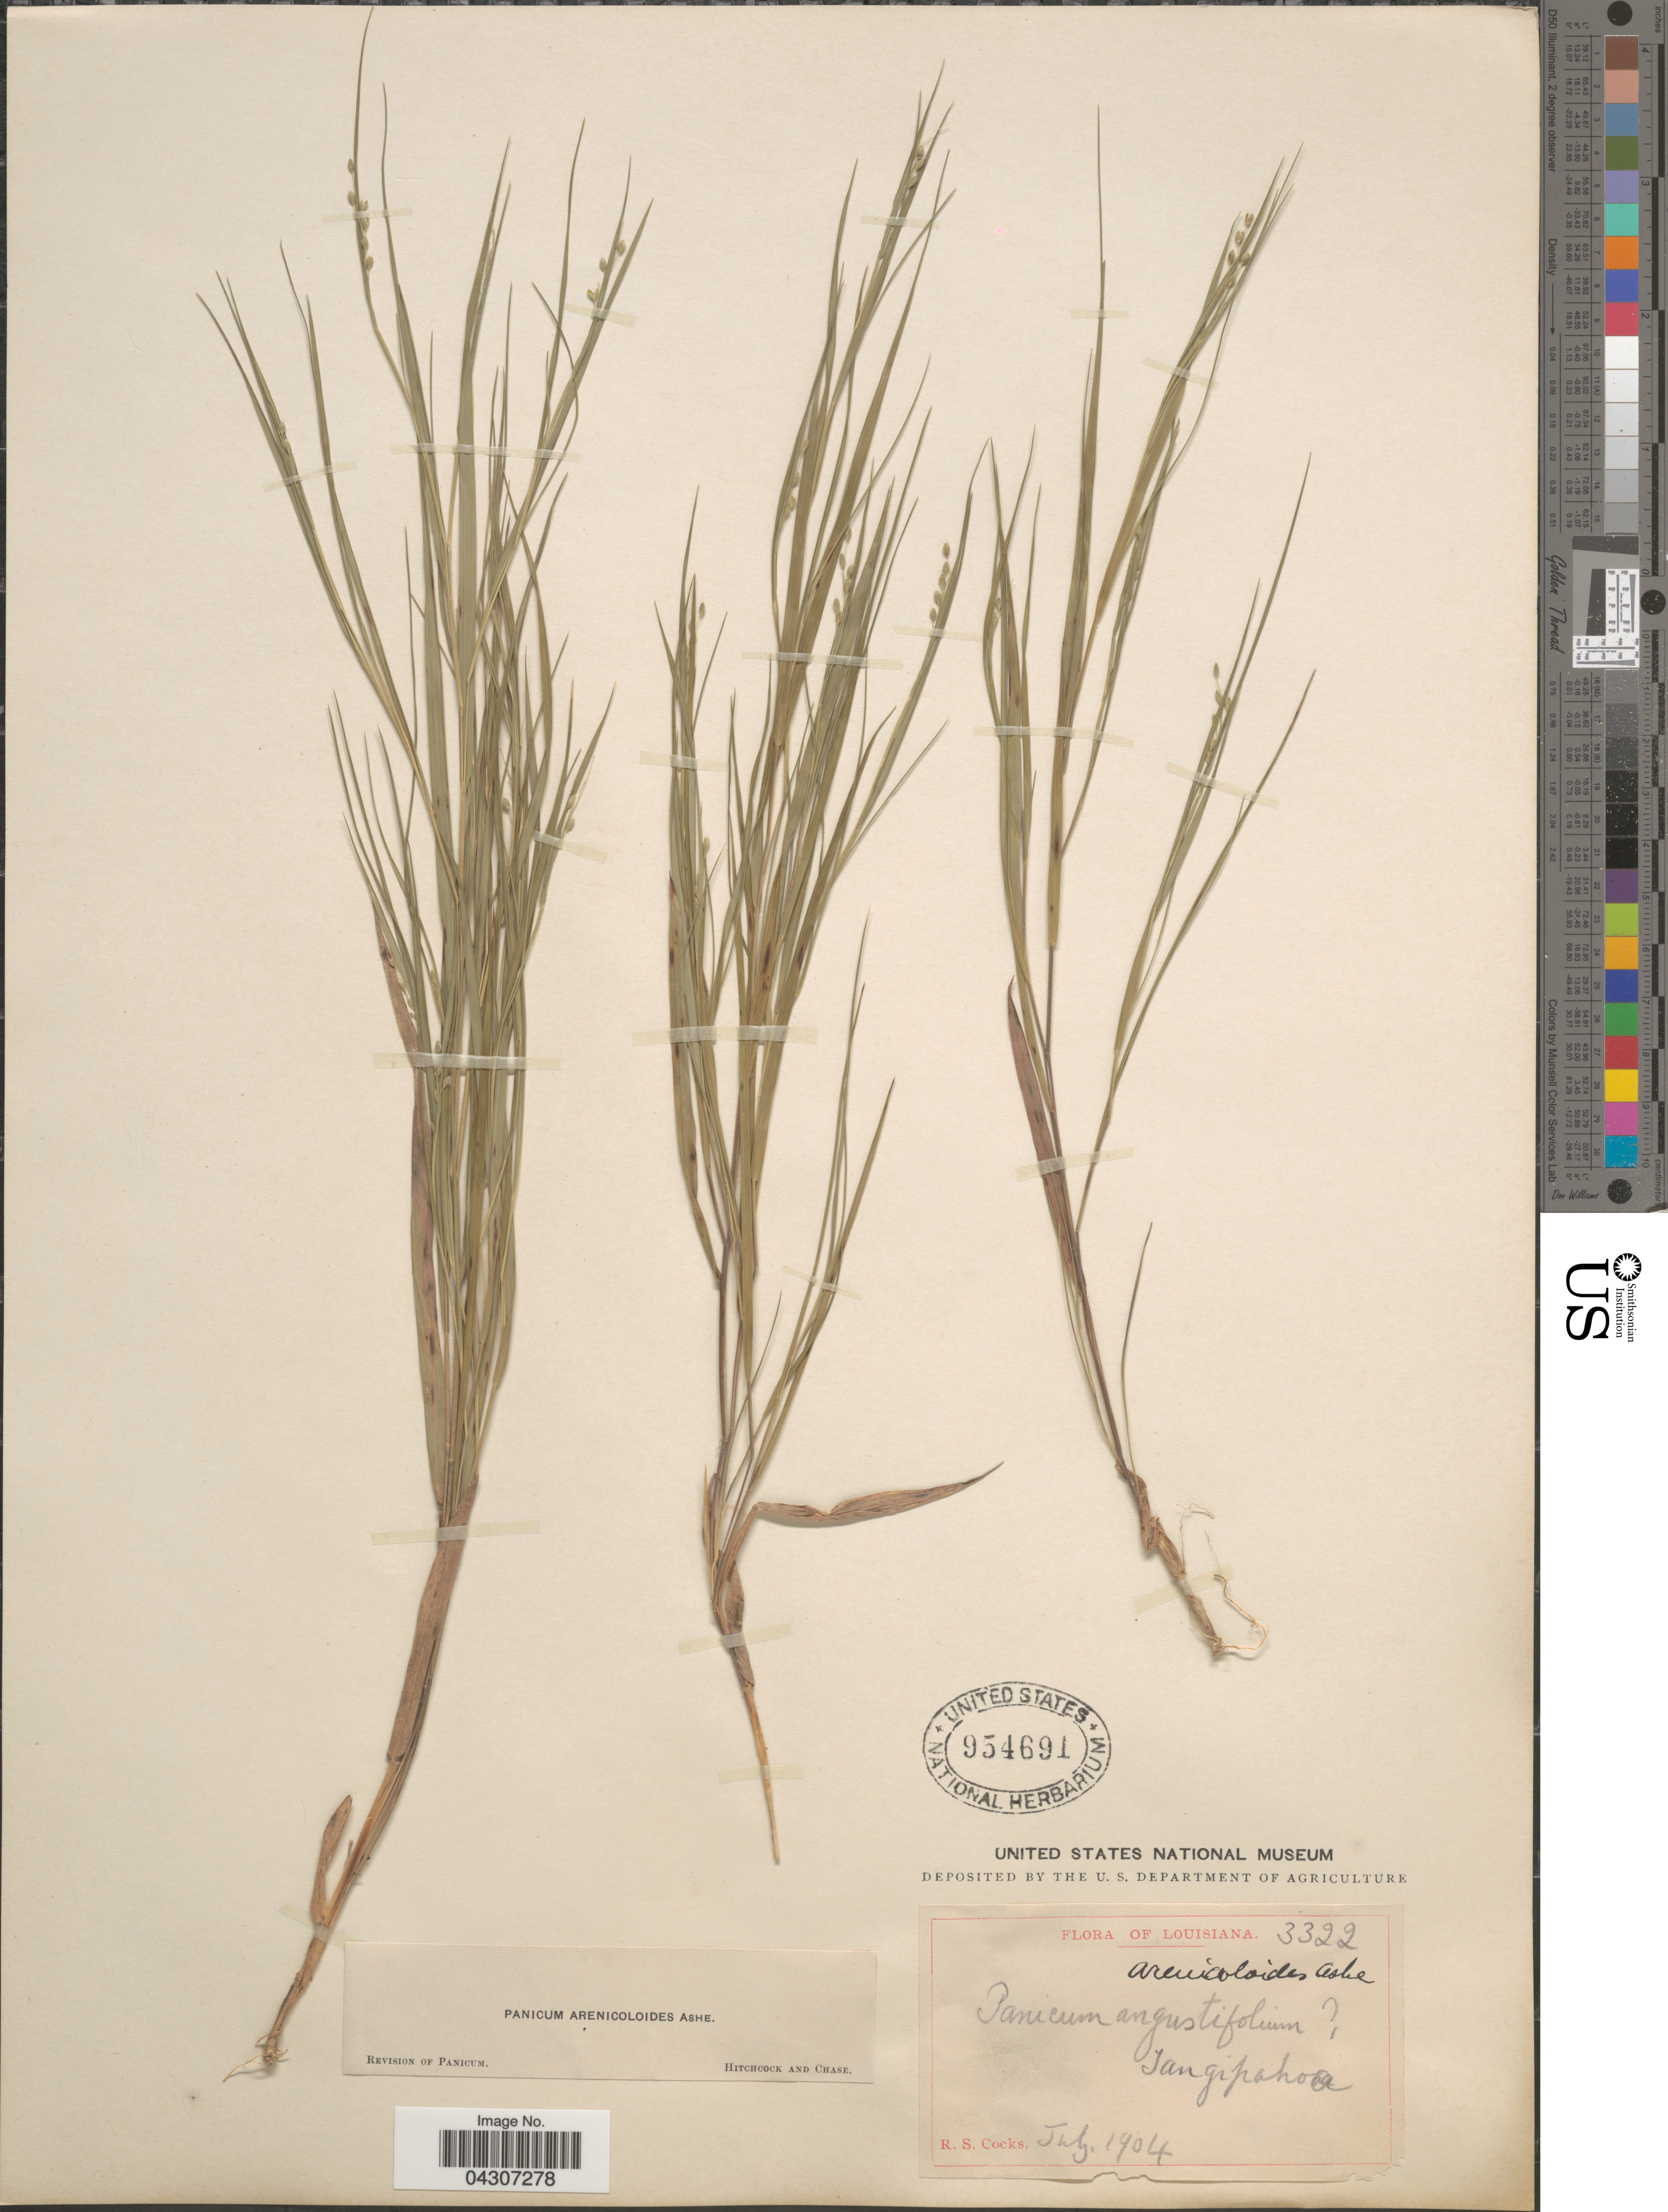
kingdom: Plantae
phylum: Tracheophyta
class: Liliopsida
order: Poales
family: Poaceae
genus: Dichanthelium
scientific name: Dichanthelium aciculare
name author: (Desv. ex Poir.) Gould & C.A. Clark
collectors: R. Cocks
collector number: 3322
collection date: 1904-07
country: United States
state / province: Louisiana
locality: Tangipahoa.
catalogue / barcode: US 954691